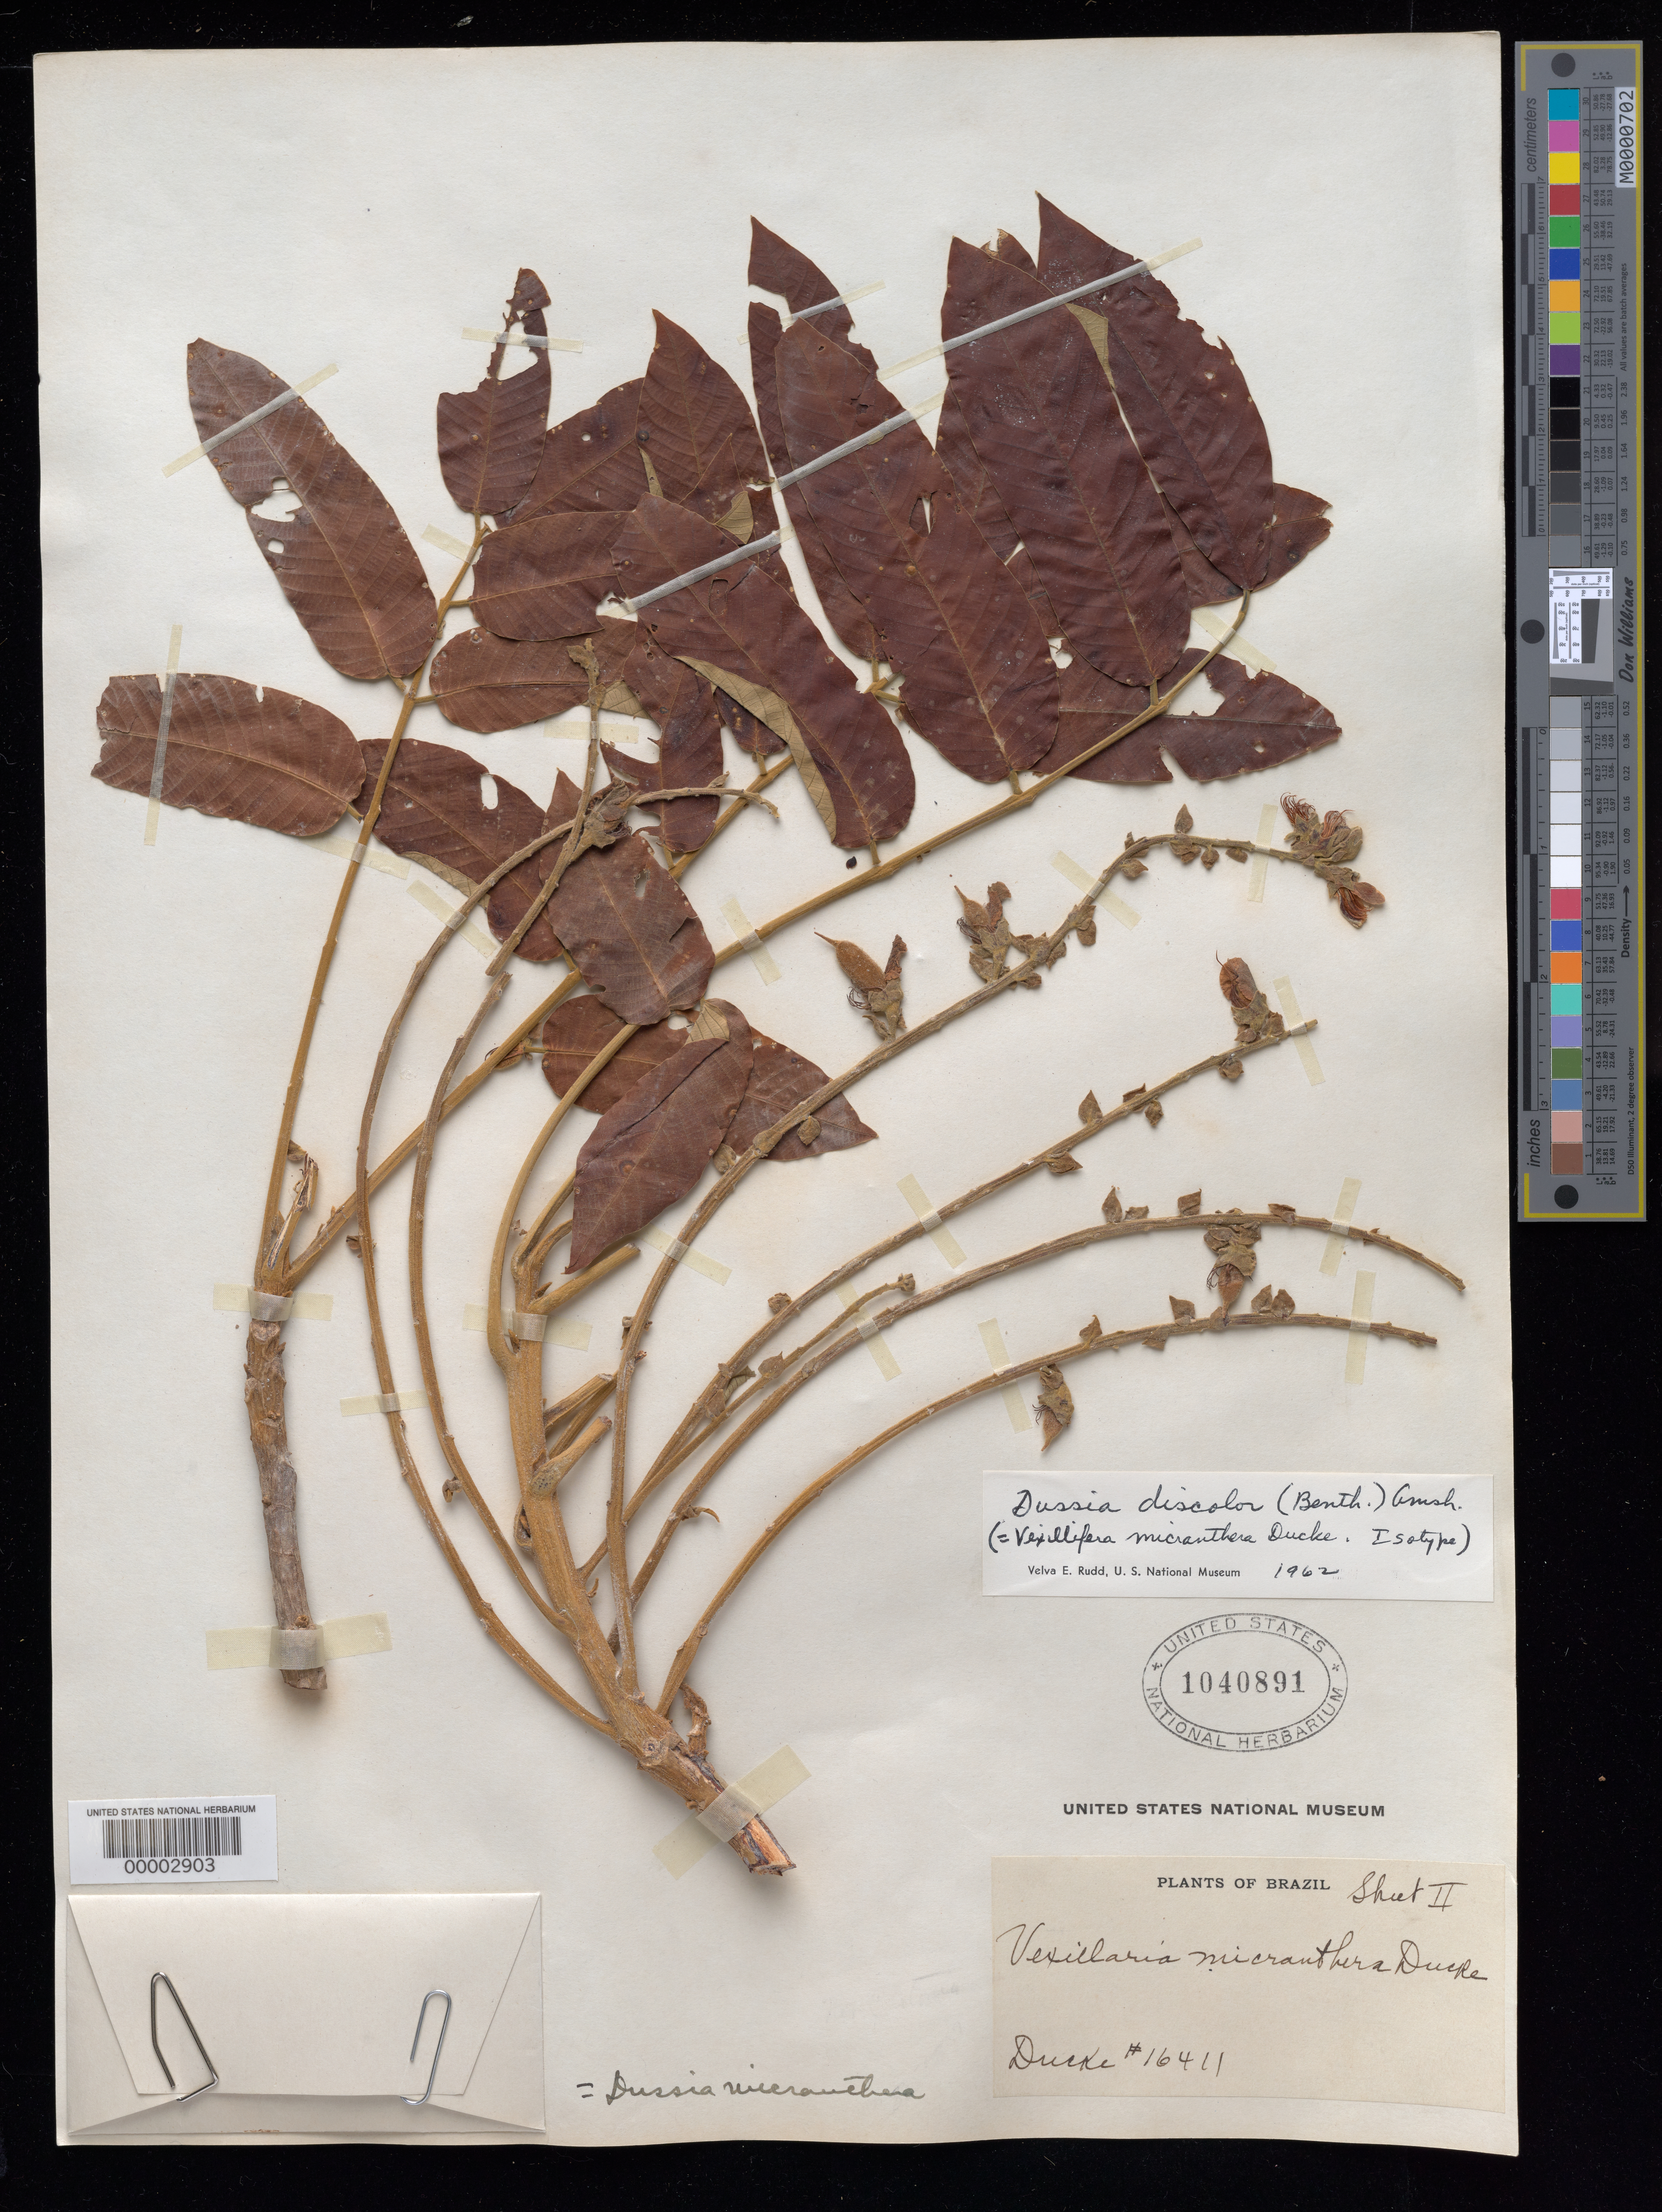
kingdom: Plantae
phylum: Tracheophyta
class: Magnoliopsida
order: Fabales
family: Fabaceae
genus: Vexillifera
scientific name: Vexillifera micranthera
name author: Ducke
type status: Isosyntype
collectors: A. Ducke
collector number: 16411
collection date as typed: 28 Aug 1916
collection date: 1916-08-28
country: Brazil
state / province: Pará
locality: Rio Tapajoz.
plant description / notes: Second sheet, for label data see USNH 1040892. Annotated by V.E. Rudd (1962) as "isotype" but protologue cites single collection number with 2 collection dates (=syntypes); unclear whether this collection (dated 28 Aug 1916) is a duplicate of the collection ("MG Herb. No. 16411 = RB Herb. No. 11457") effectively designated as lectotype by Rudd (1968)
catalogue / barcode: US 1040891